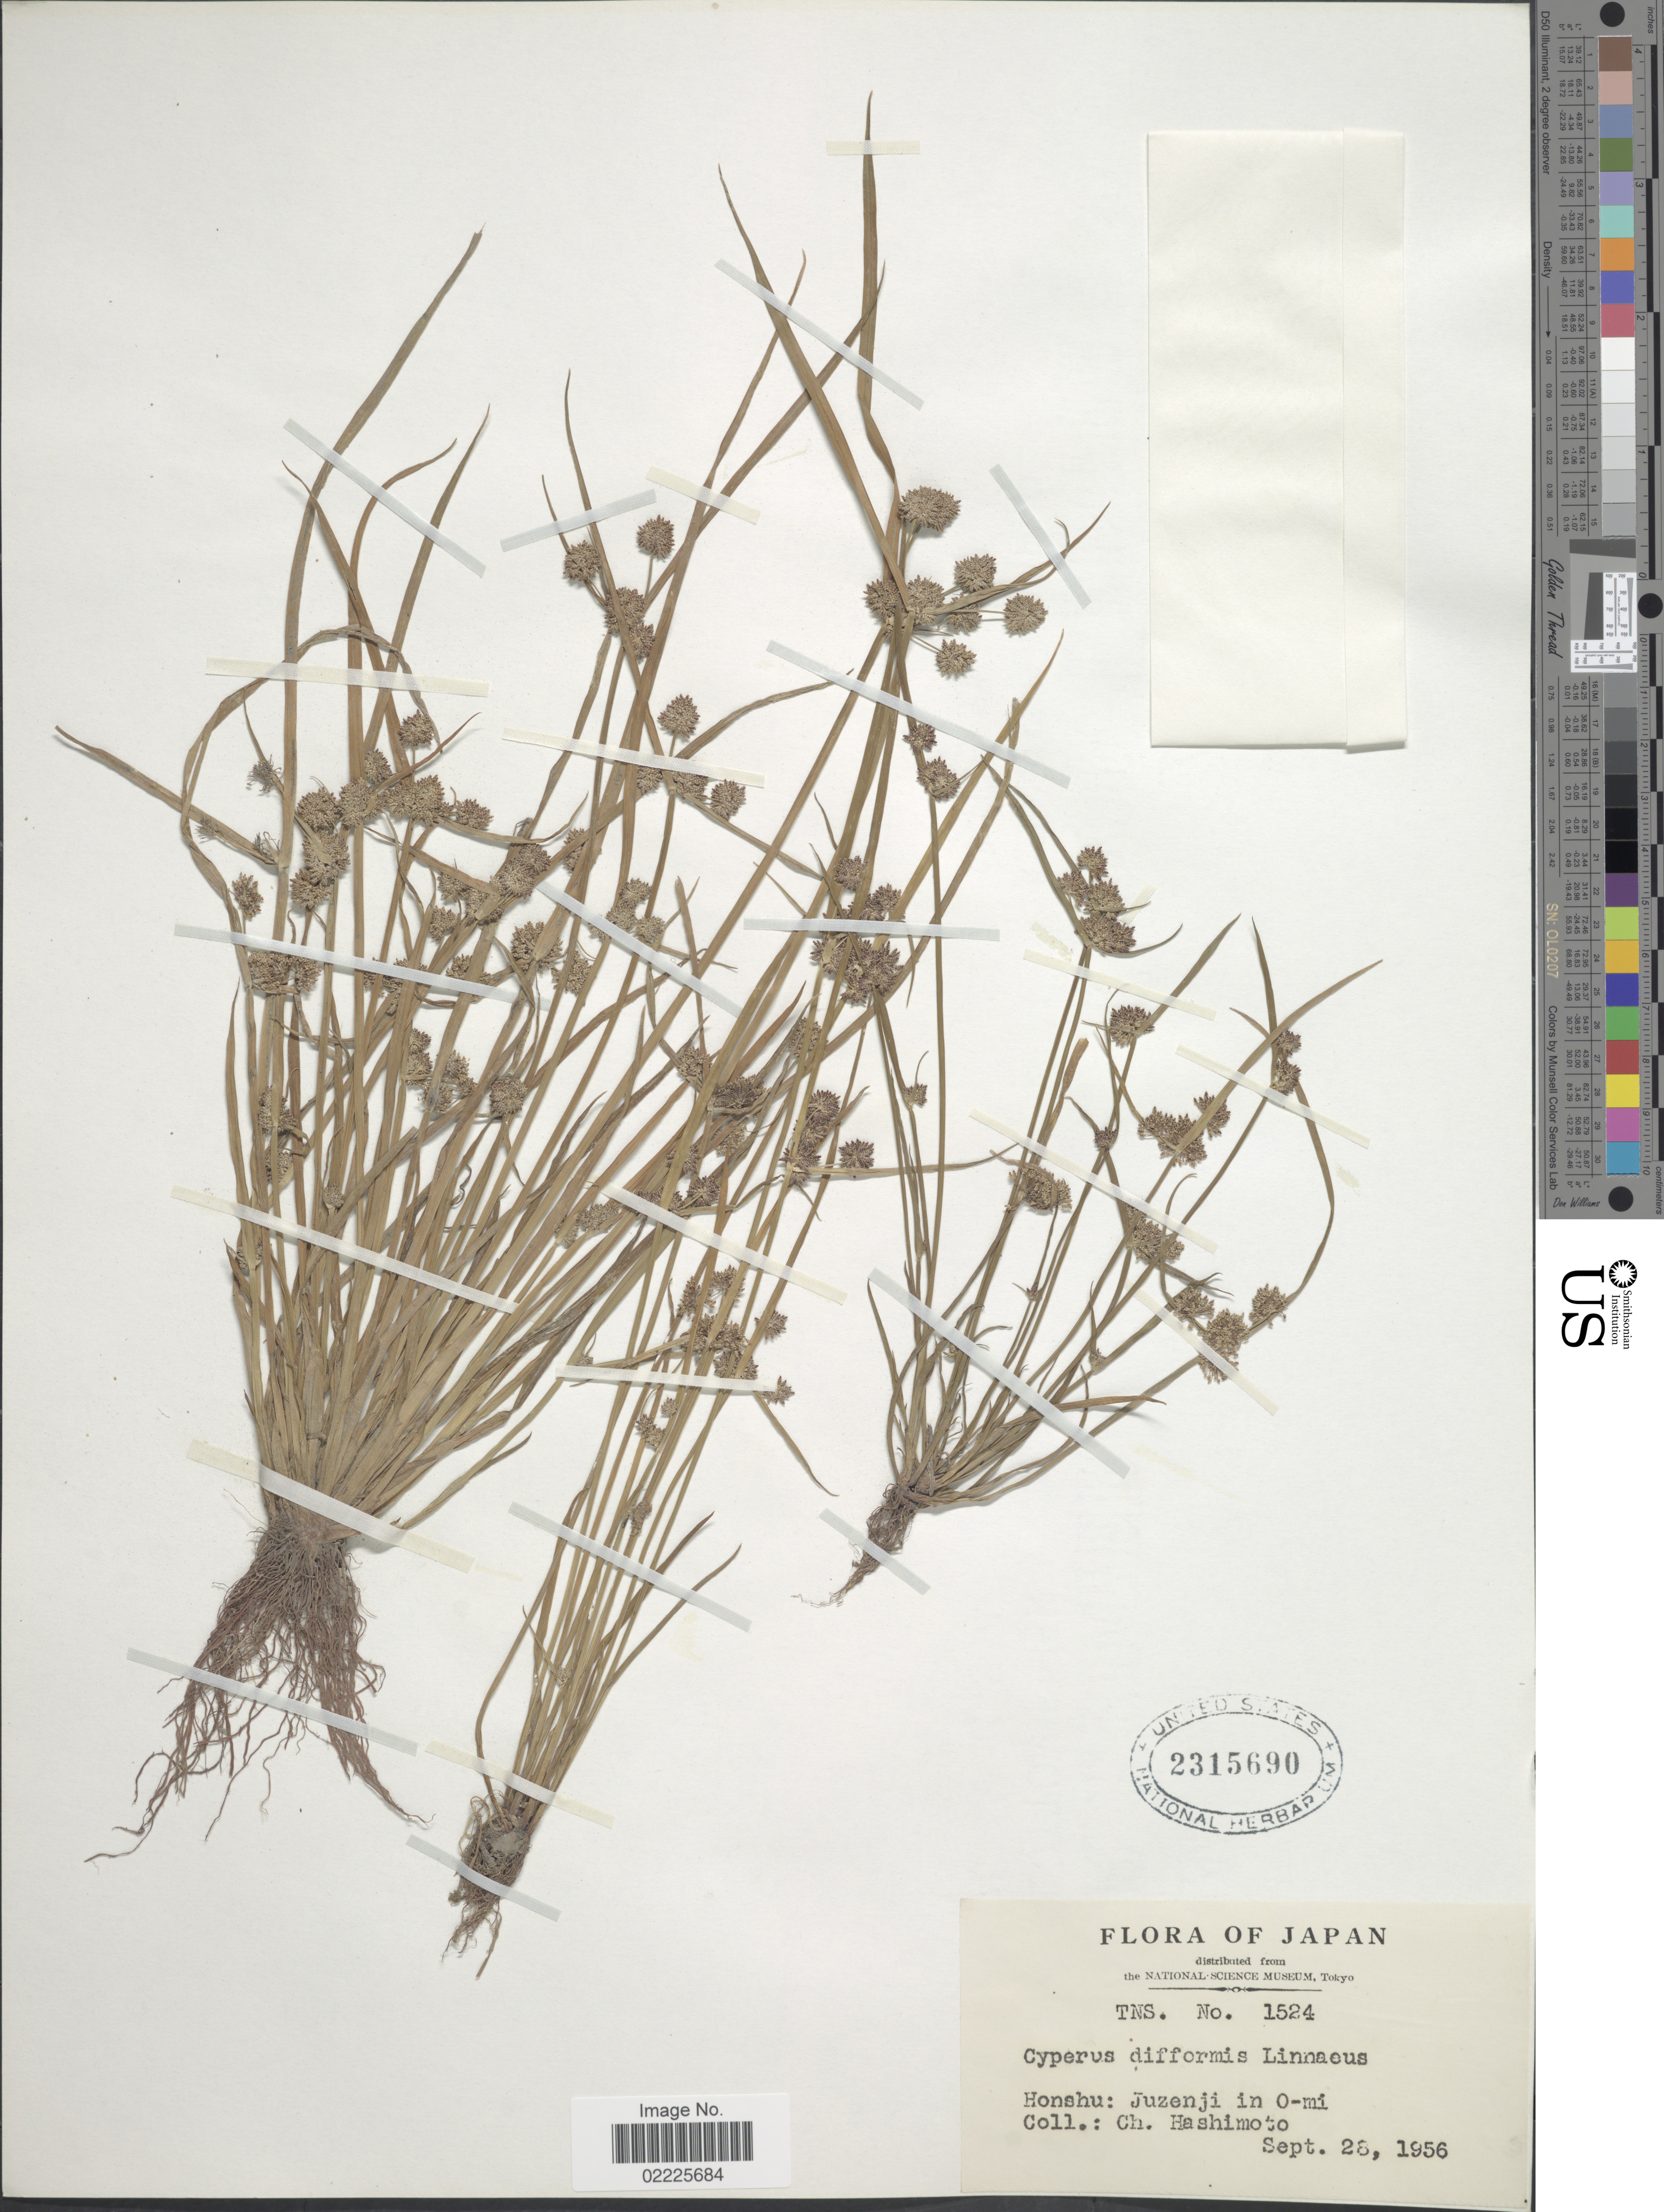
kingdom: Plantae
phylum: Tracheophyta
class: Liliopsida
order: Poales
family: Cyperaceae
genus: Cyperus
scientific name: Cyperus difformis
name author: L.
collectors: C. Hashimoto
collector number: TNS. 1524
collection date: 1956-09-28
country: Japan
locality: Honshu: Juzenji in O-mi.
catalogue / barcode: US 2315690